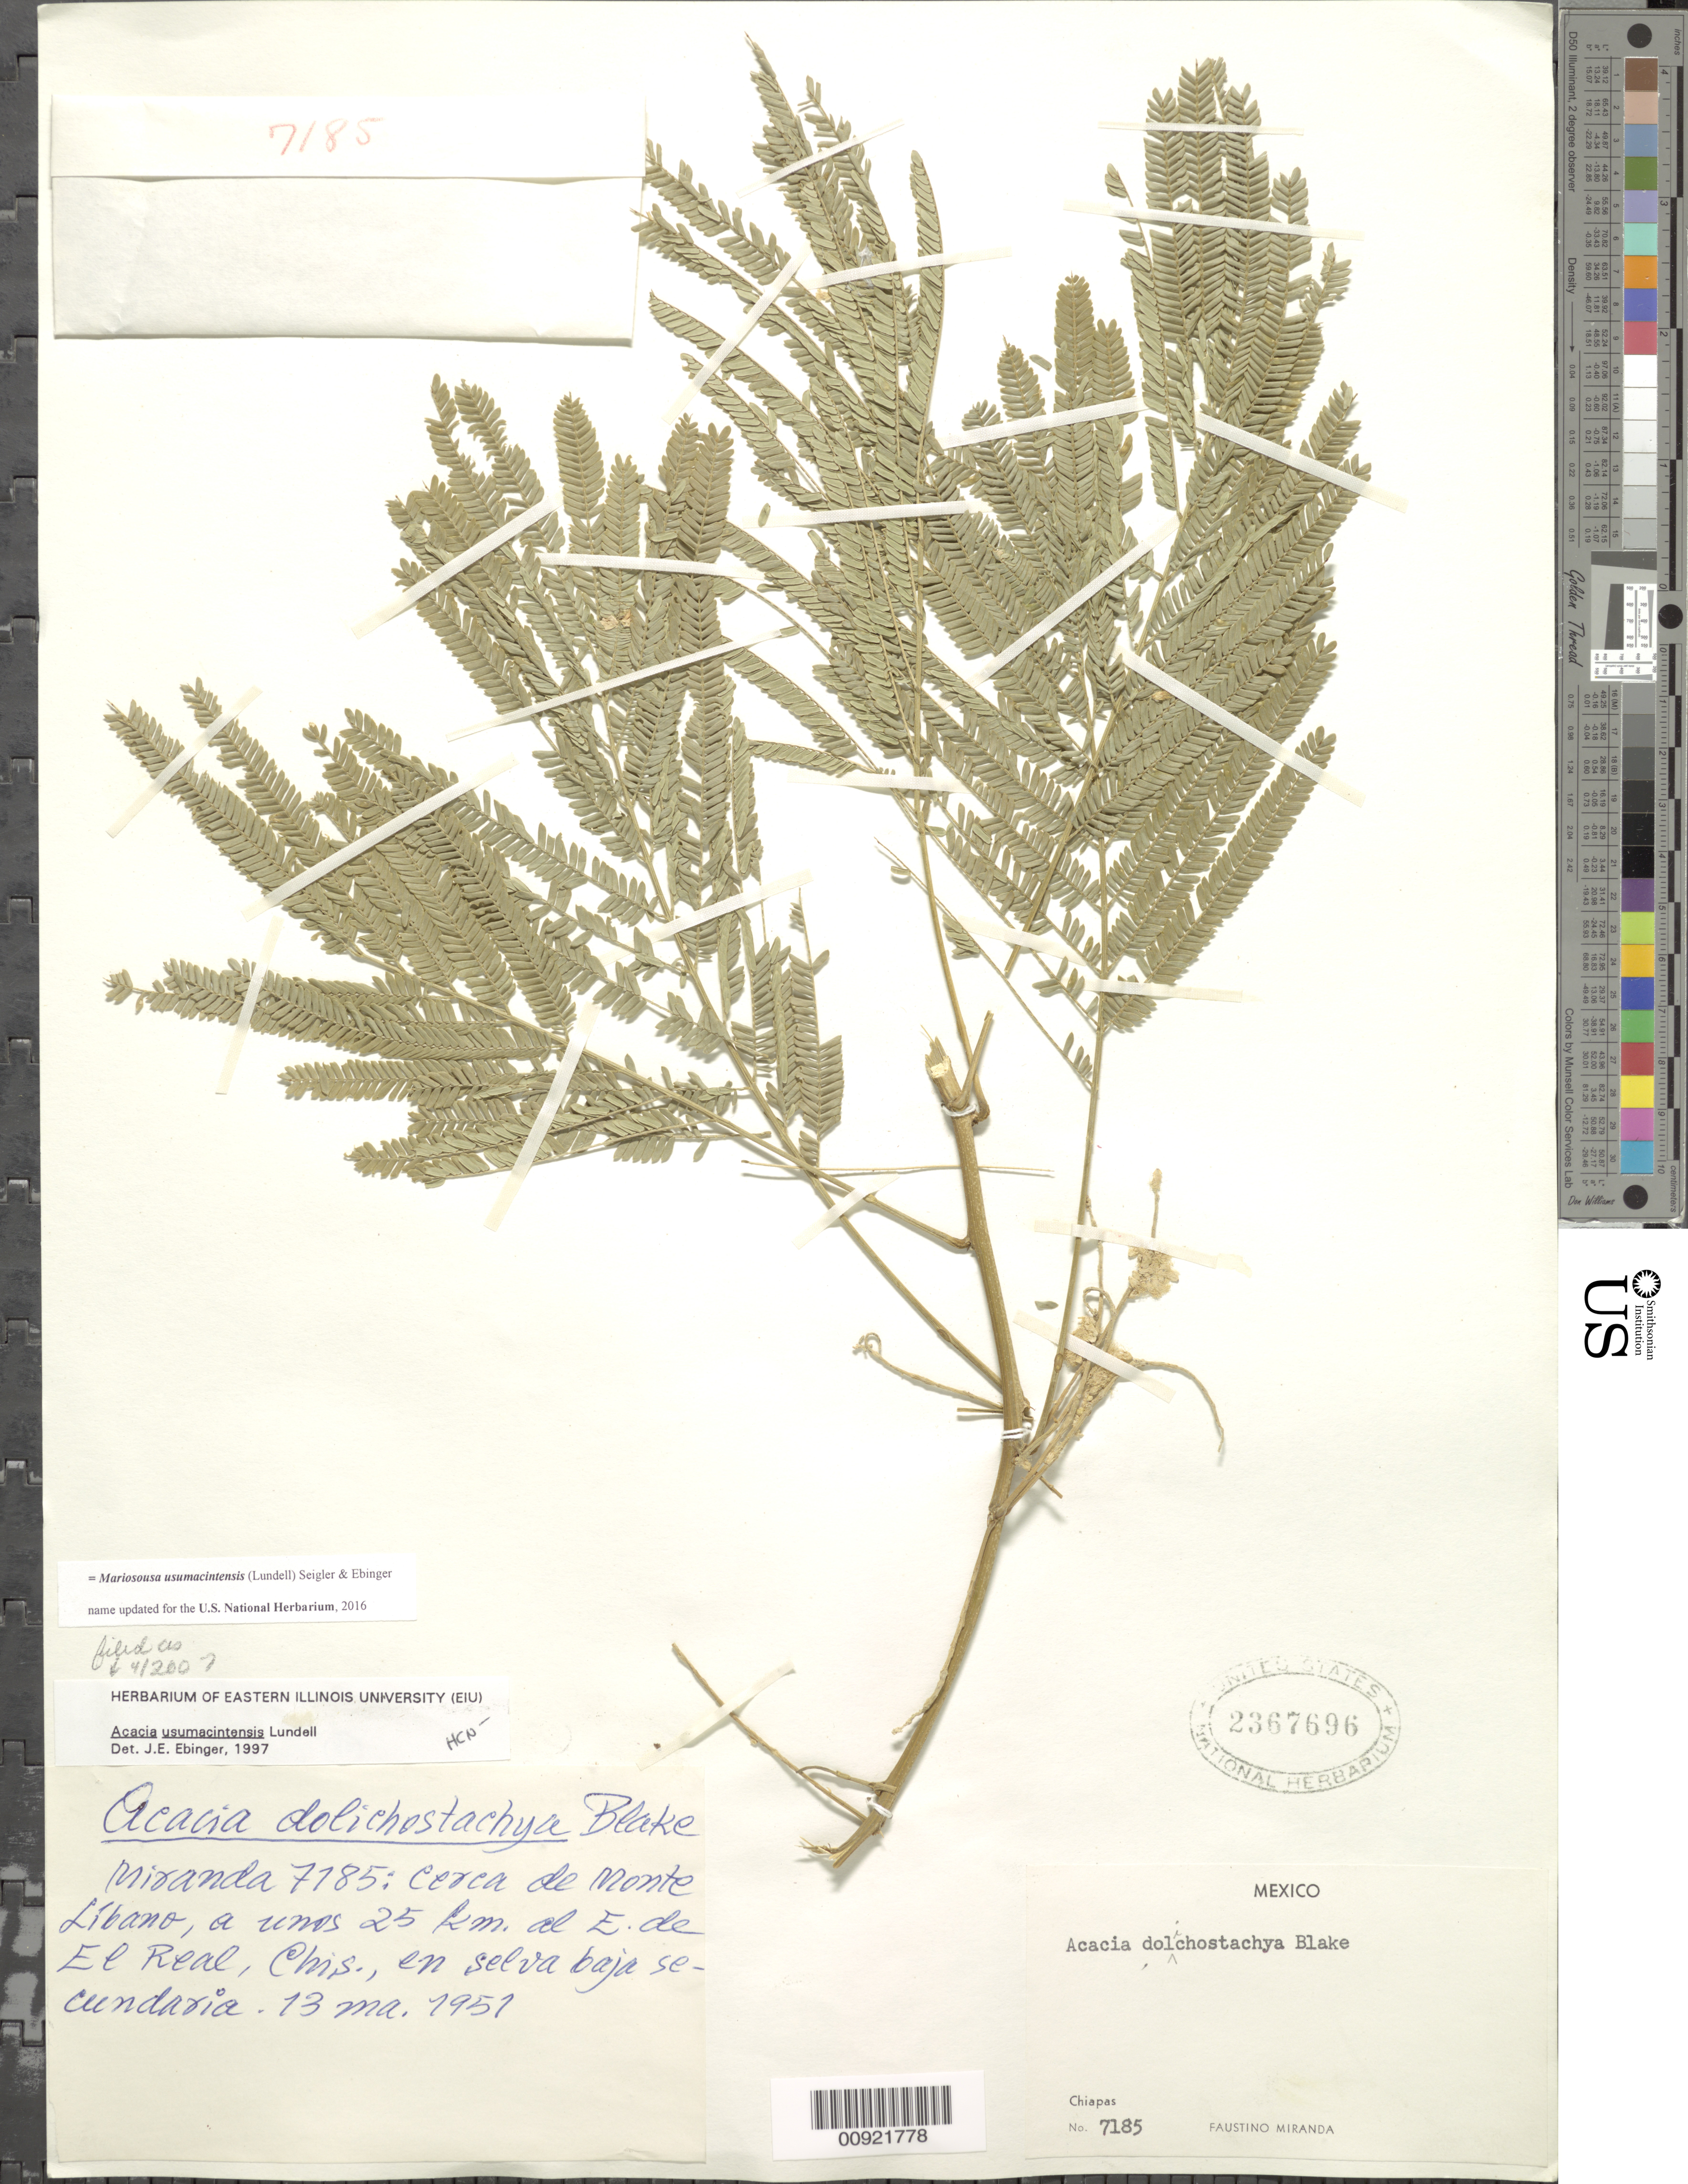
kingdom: Plantae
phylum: Tracheophyta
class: Magnoliopsida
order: Fabales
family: Fabaceae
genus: Mariosousa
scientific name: Mariosousa usumacintensis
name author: (Lundell) Seigler & Ebinger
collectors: Miranda G., F.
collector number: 7185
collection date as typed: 13 Mar 1951 or 13 May 1951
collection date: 1951-03-13 or 1951-05-13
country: Mexico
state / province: Chiapas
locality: Cerca de Monte Líbano, a unos 25 km. al E de El Real, Chiapas.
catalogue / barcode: US 2367696